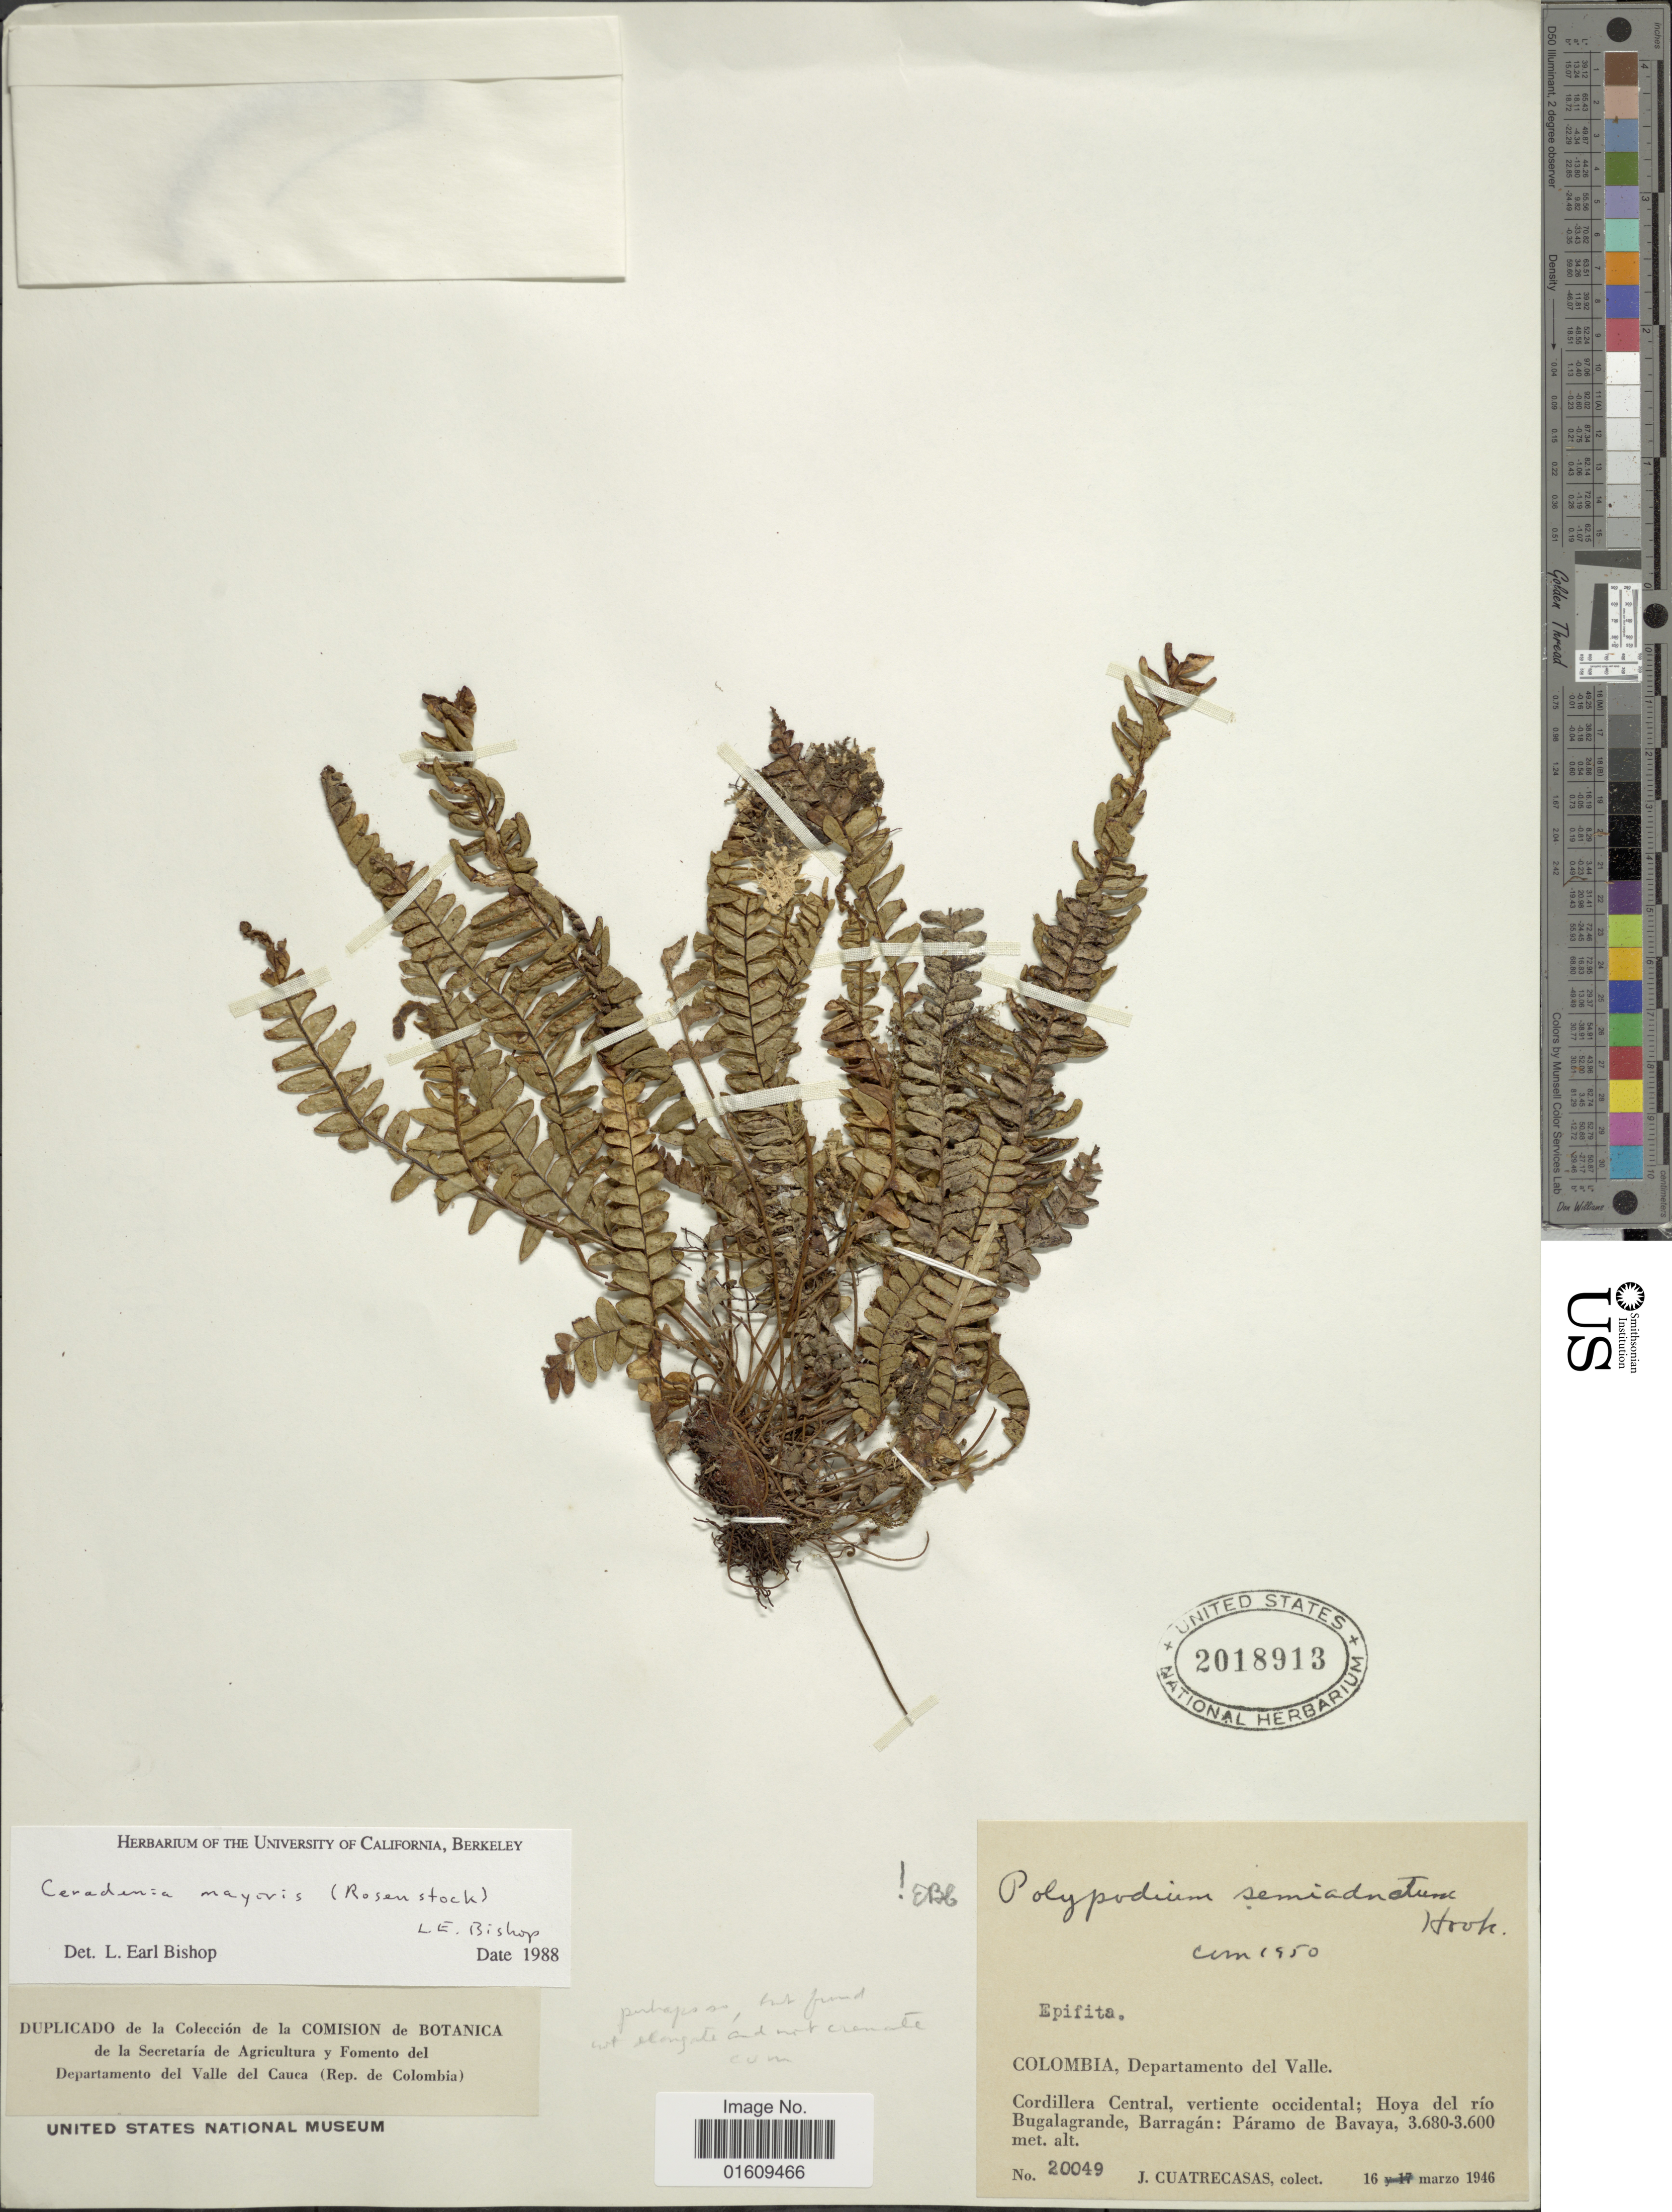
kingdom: Plantae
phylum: Tracheophyta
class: Polypodiopsida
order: Polypodiales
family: Polypodiaceae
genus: Ceradenia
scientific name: Ceradenia mayoris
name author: (Rosenst.) L.E. Bishop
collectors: J. Cuatrecasas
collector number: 20049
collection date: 1946-03-16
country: Colombia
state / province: Valle del Cauca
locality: Colombia, Departamento del Valle, Cordillera Central, vertiente occidental; Hoya del río Bugalagrande, Barragán: Páramo de Bavaya.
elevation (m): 3600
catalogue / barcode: US 2018913